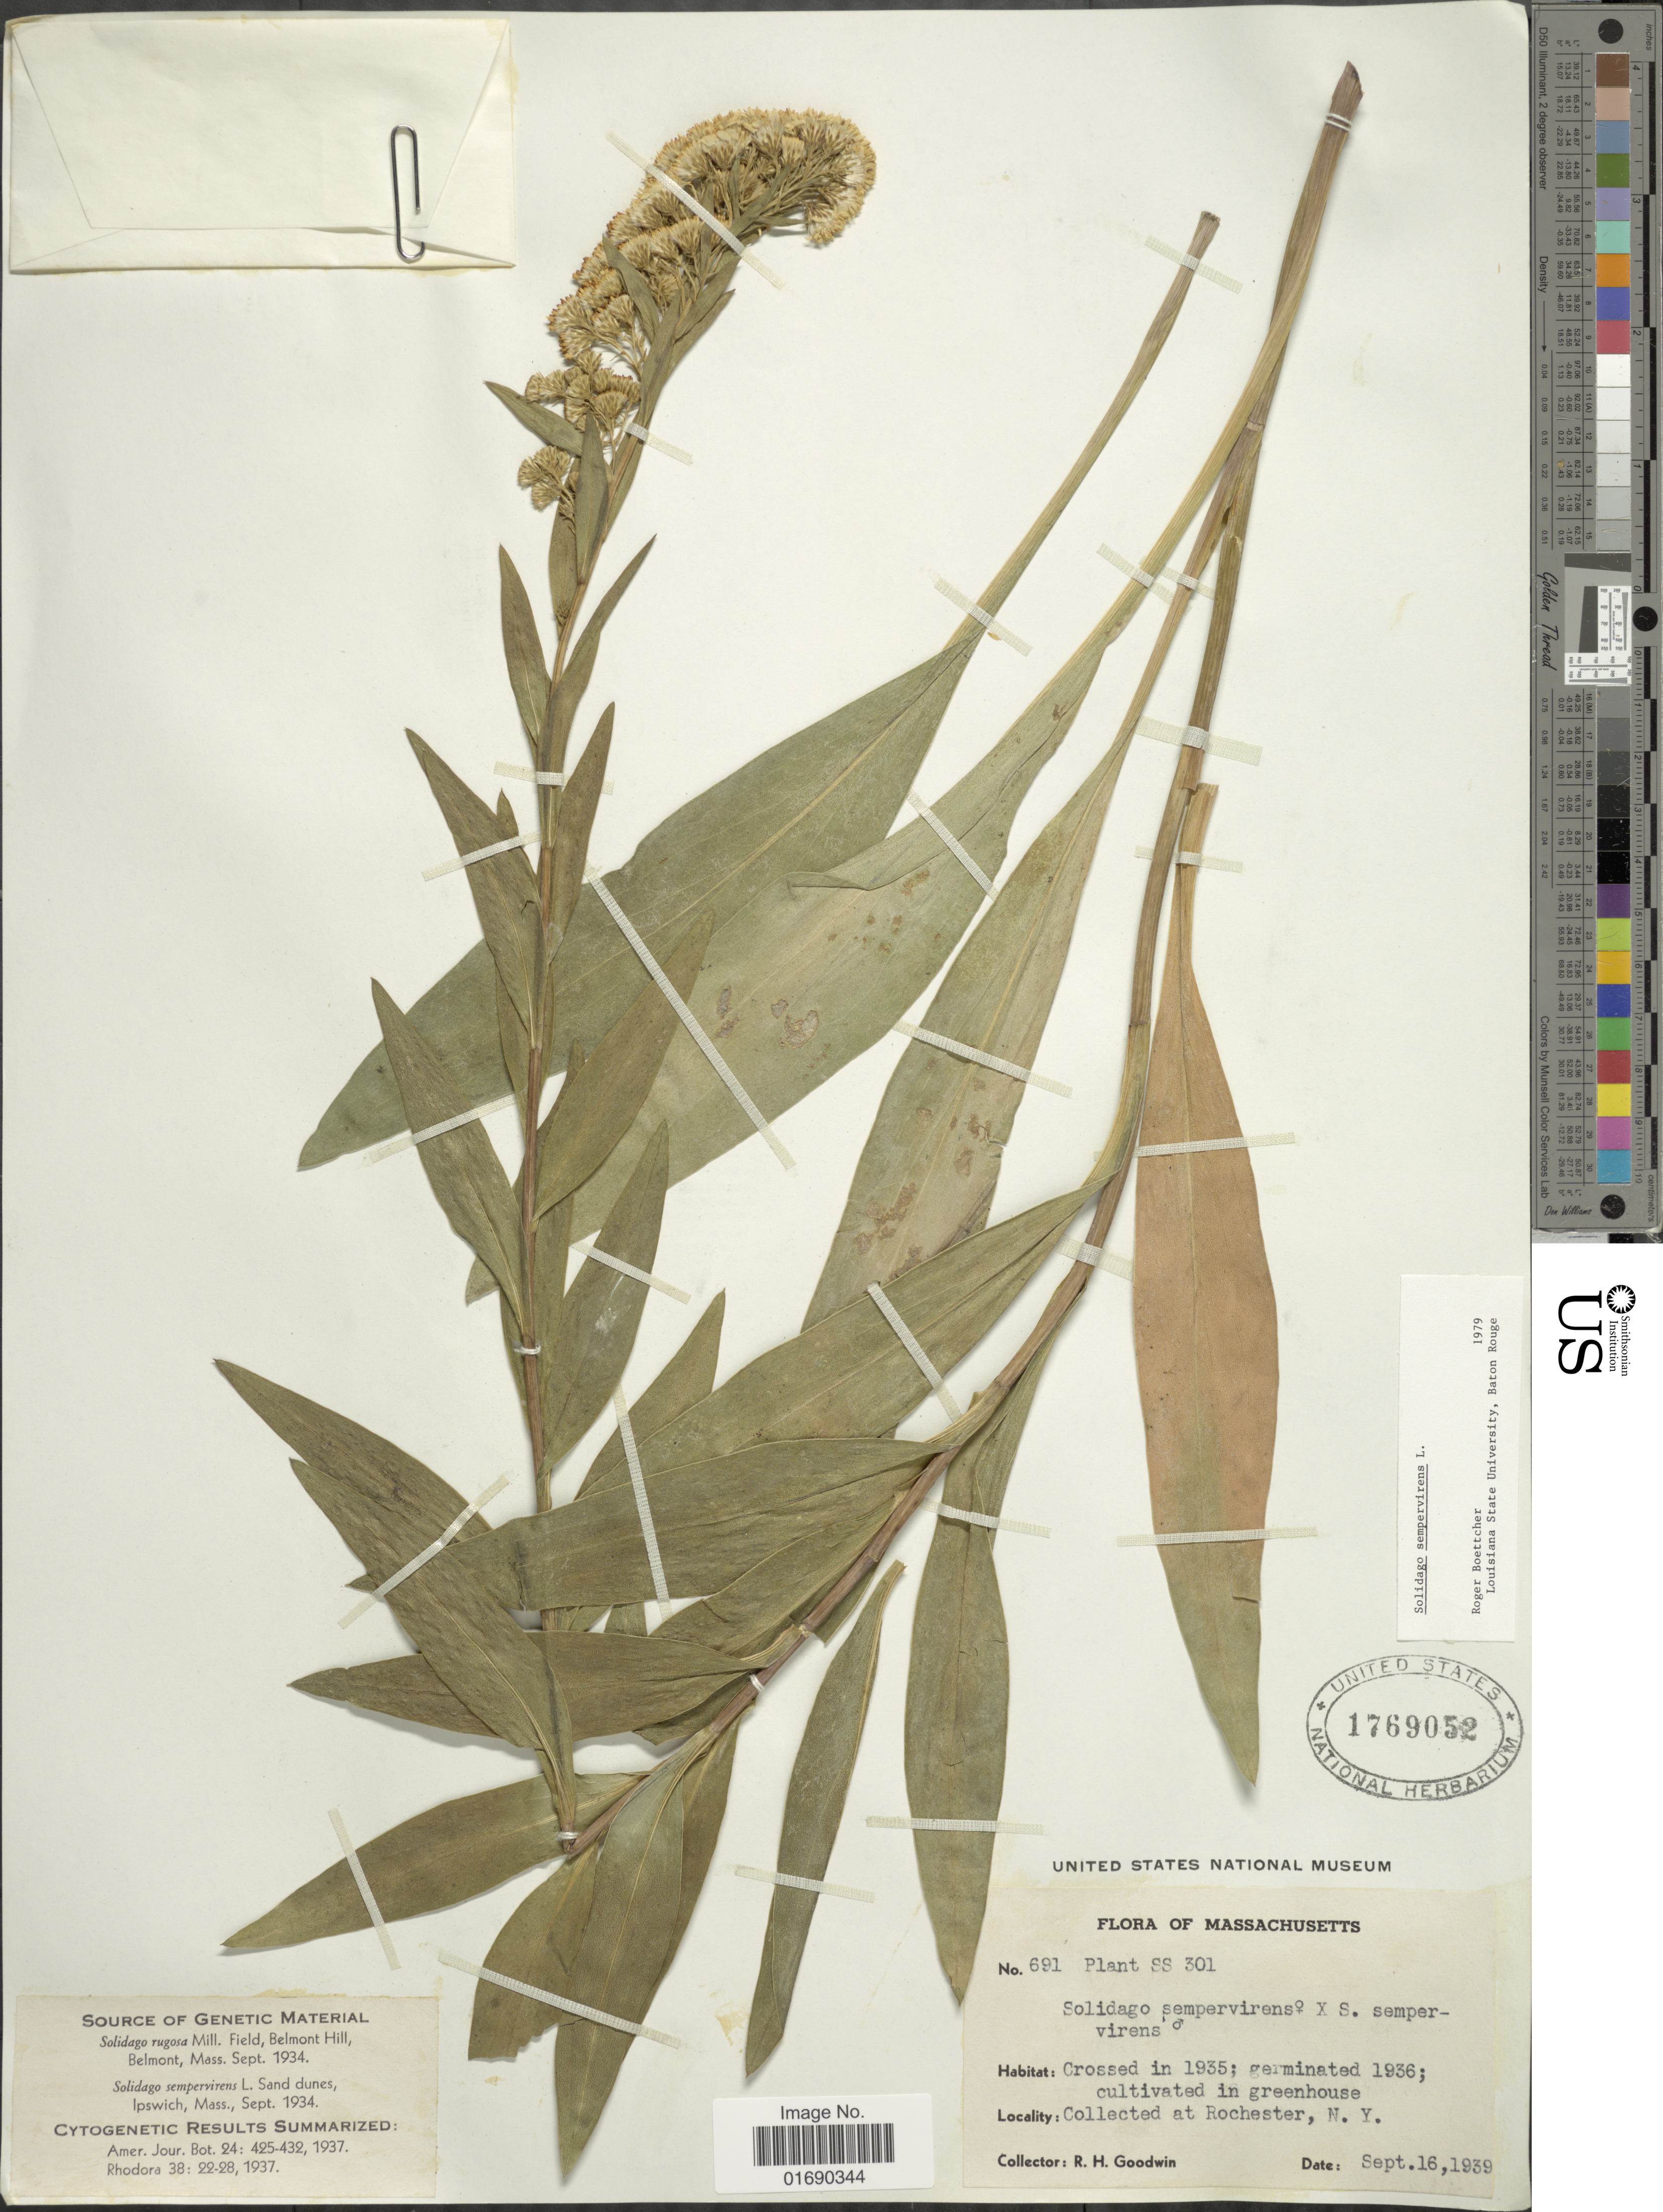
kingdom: Plantae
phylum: Tracheophyta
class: Magnoliopsida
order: Asterales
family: Asteraceae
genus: Solidago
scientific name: Solidago sempervirens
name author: L.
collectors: R. Goodwin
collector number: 691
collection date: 1939-09-16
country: United States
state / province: New York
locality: Cultivated in greenhouse, Collected at Rochester, N.Y.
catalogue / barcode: US 1769052